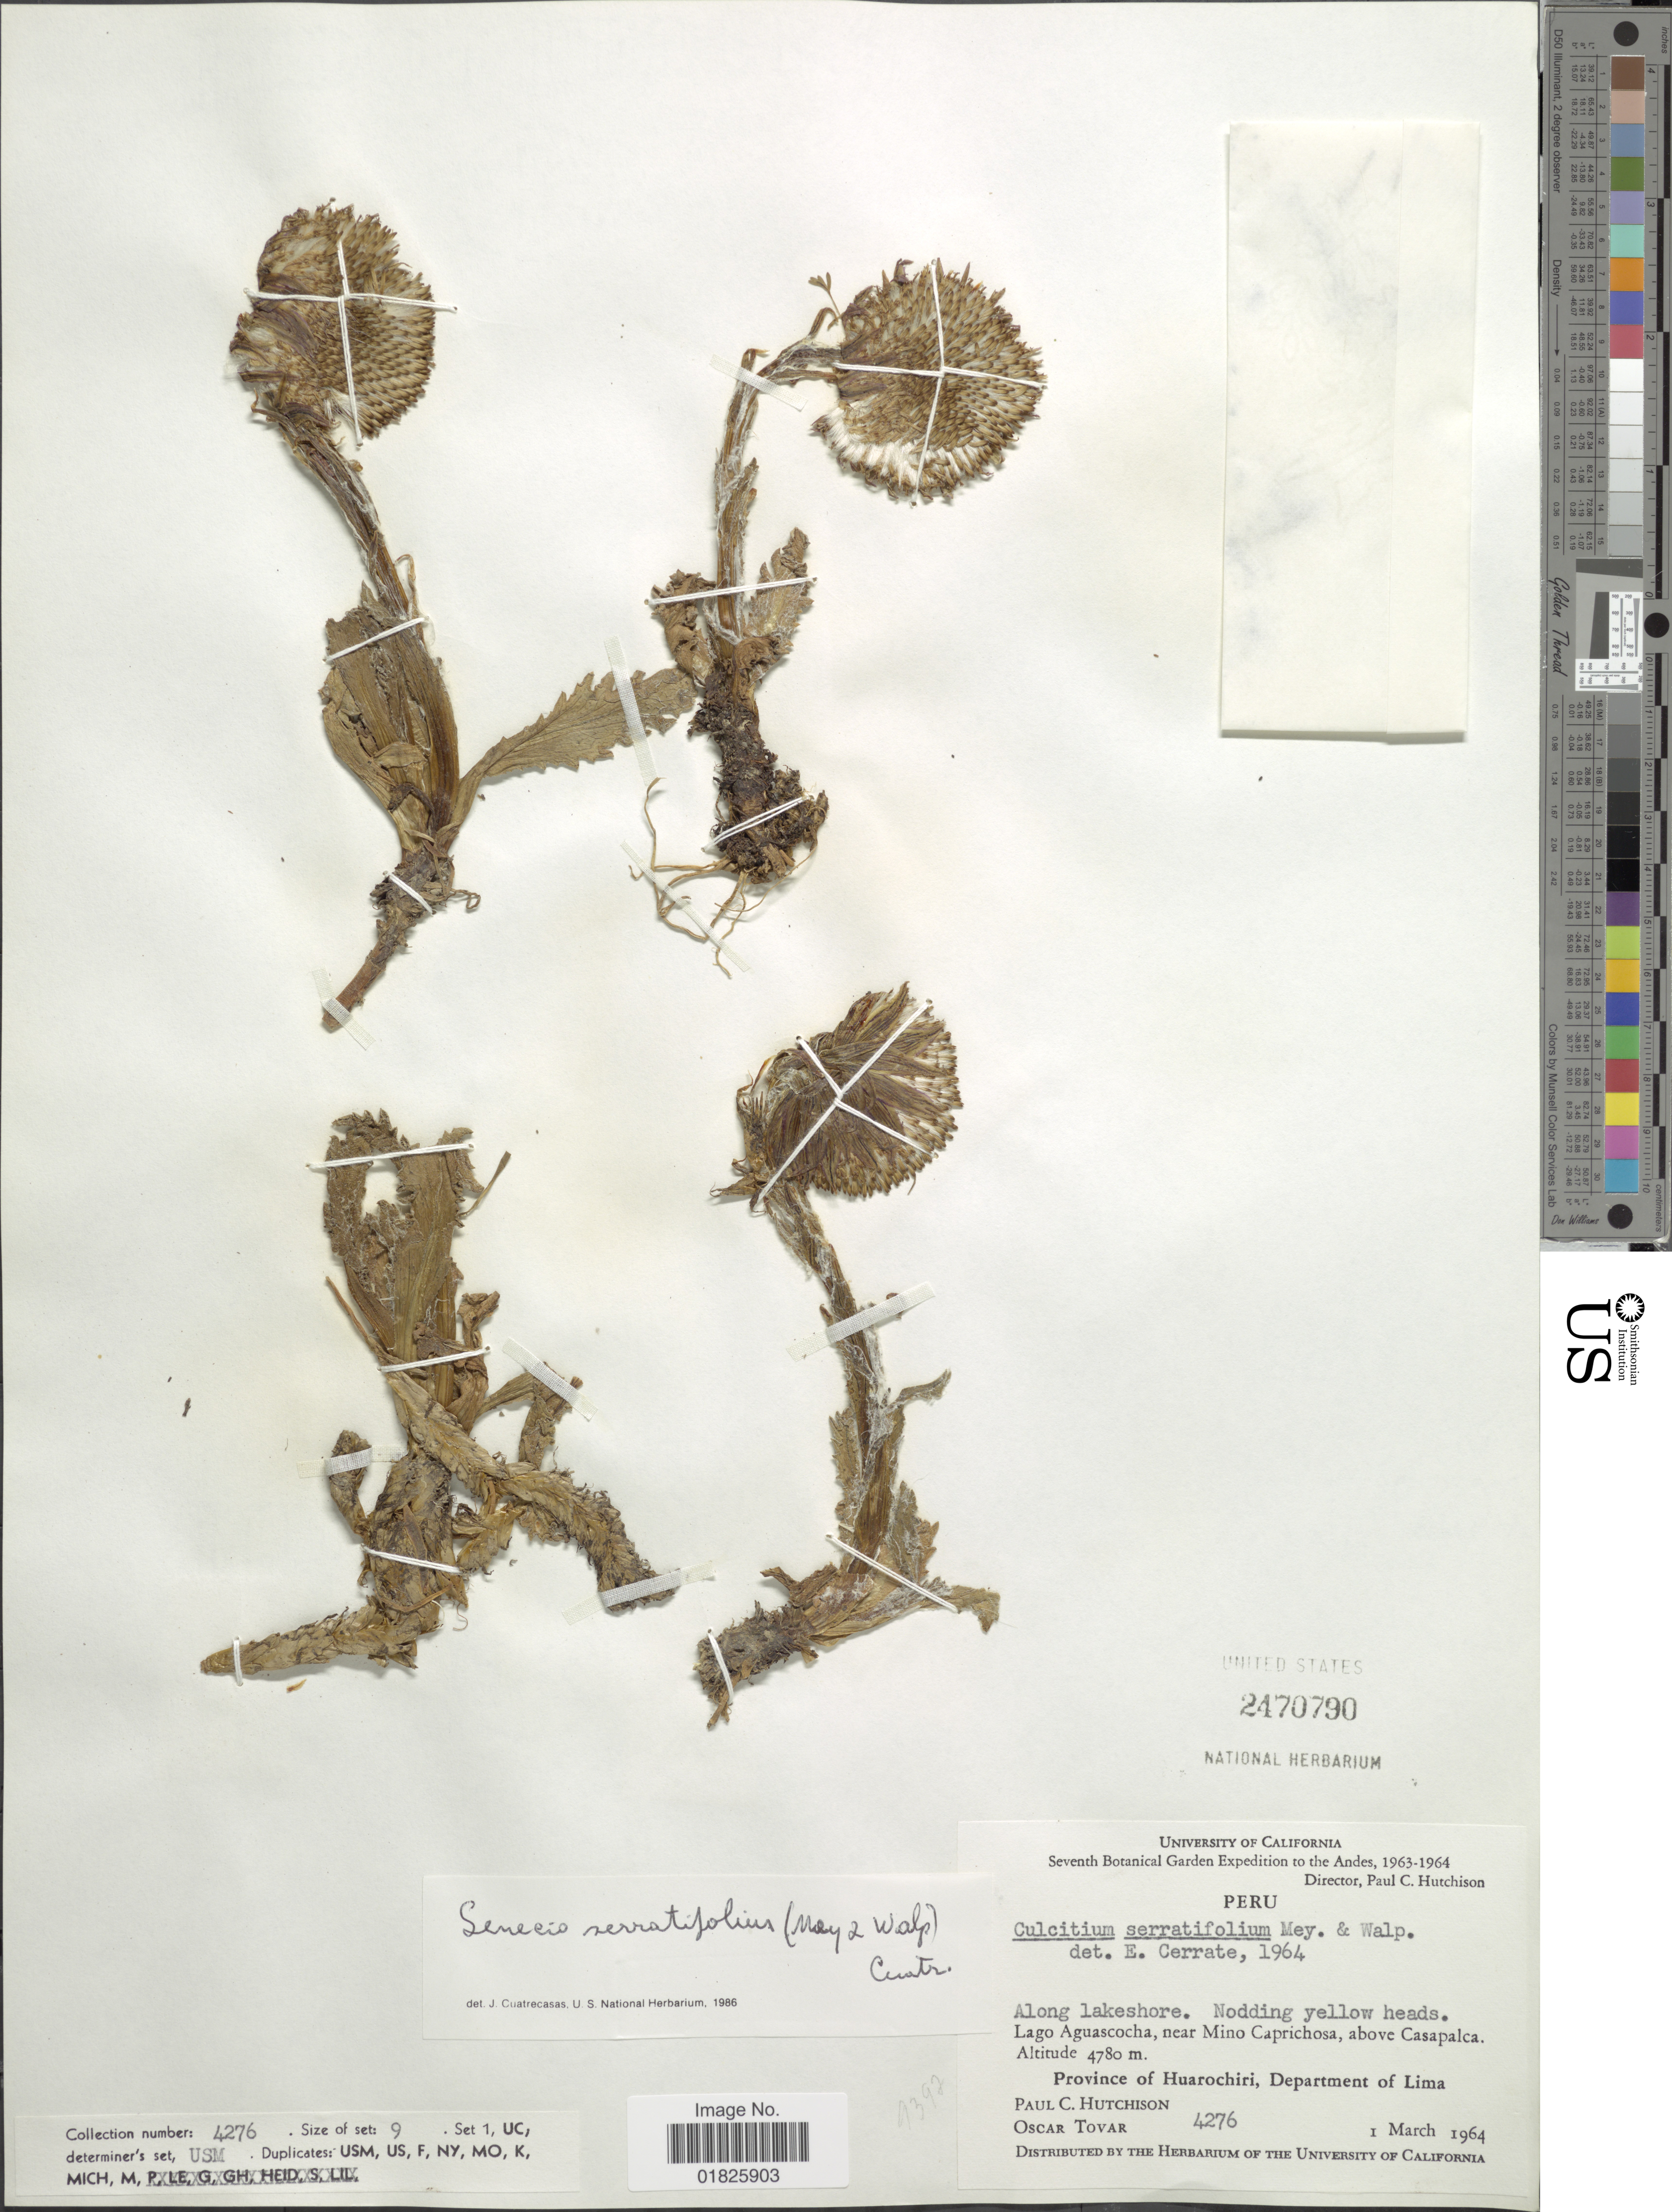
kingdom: Plantae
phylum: Tracheophyta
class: Magnoliopsida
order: Asterales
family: Asteraceae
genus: Senecio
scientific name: Senecio serratifolius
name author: (Meyen & Walp.) Cuatrec.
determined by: Salomon, Luciana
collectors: P. C. Hutchison & Ó. Tovar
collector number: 4276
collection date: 1964-03-01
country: Peru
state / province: Lima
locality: Lago Aguascocha, near Mino Caprichosa, above Casapalca, Province of Huarochiri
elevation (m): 4780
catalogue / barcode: US 2470790